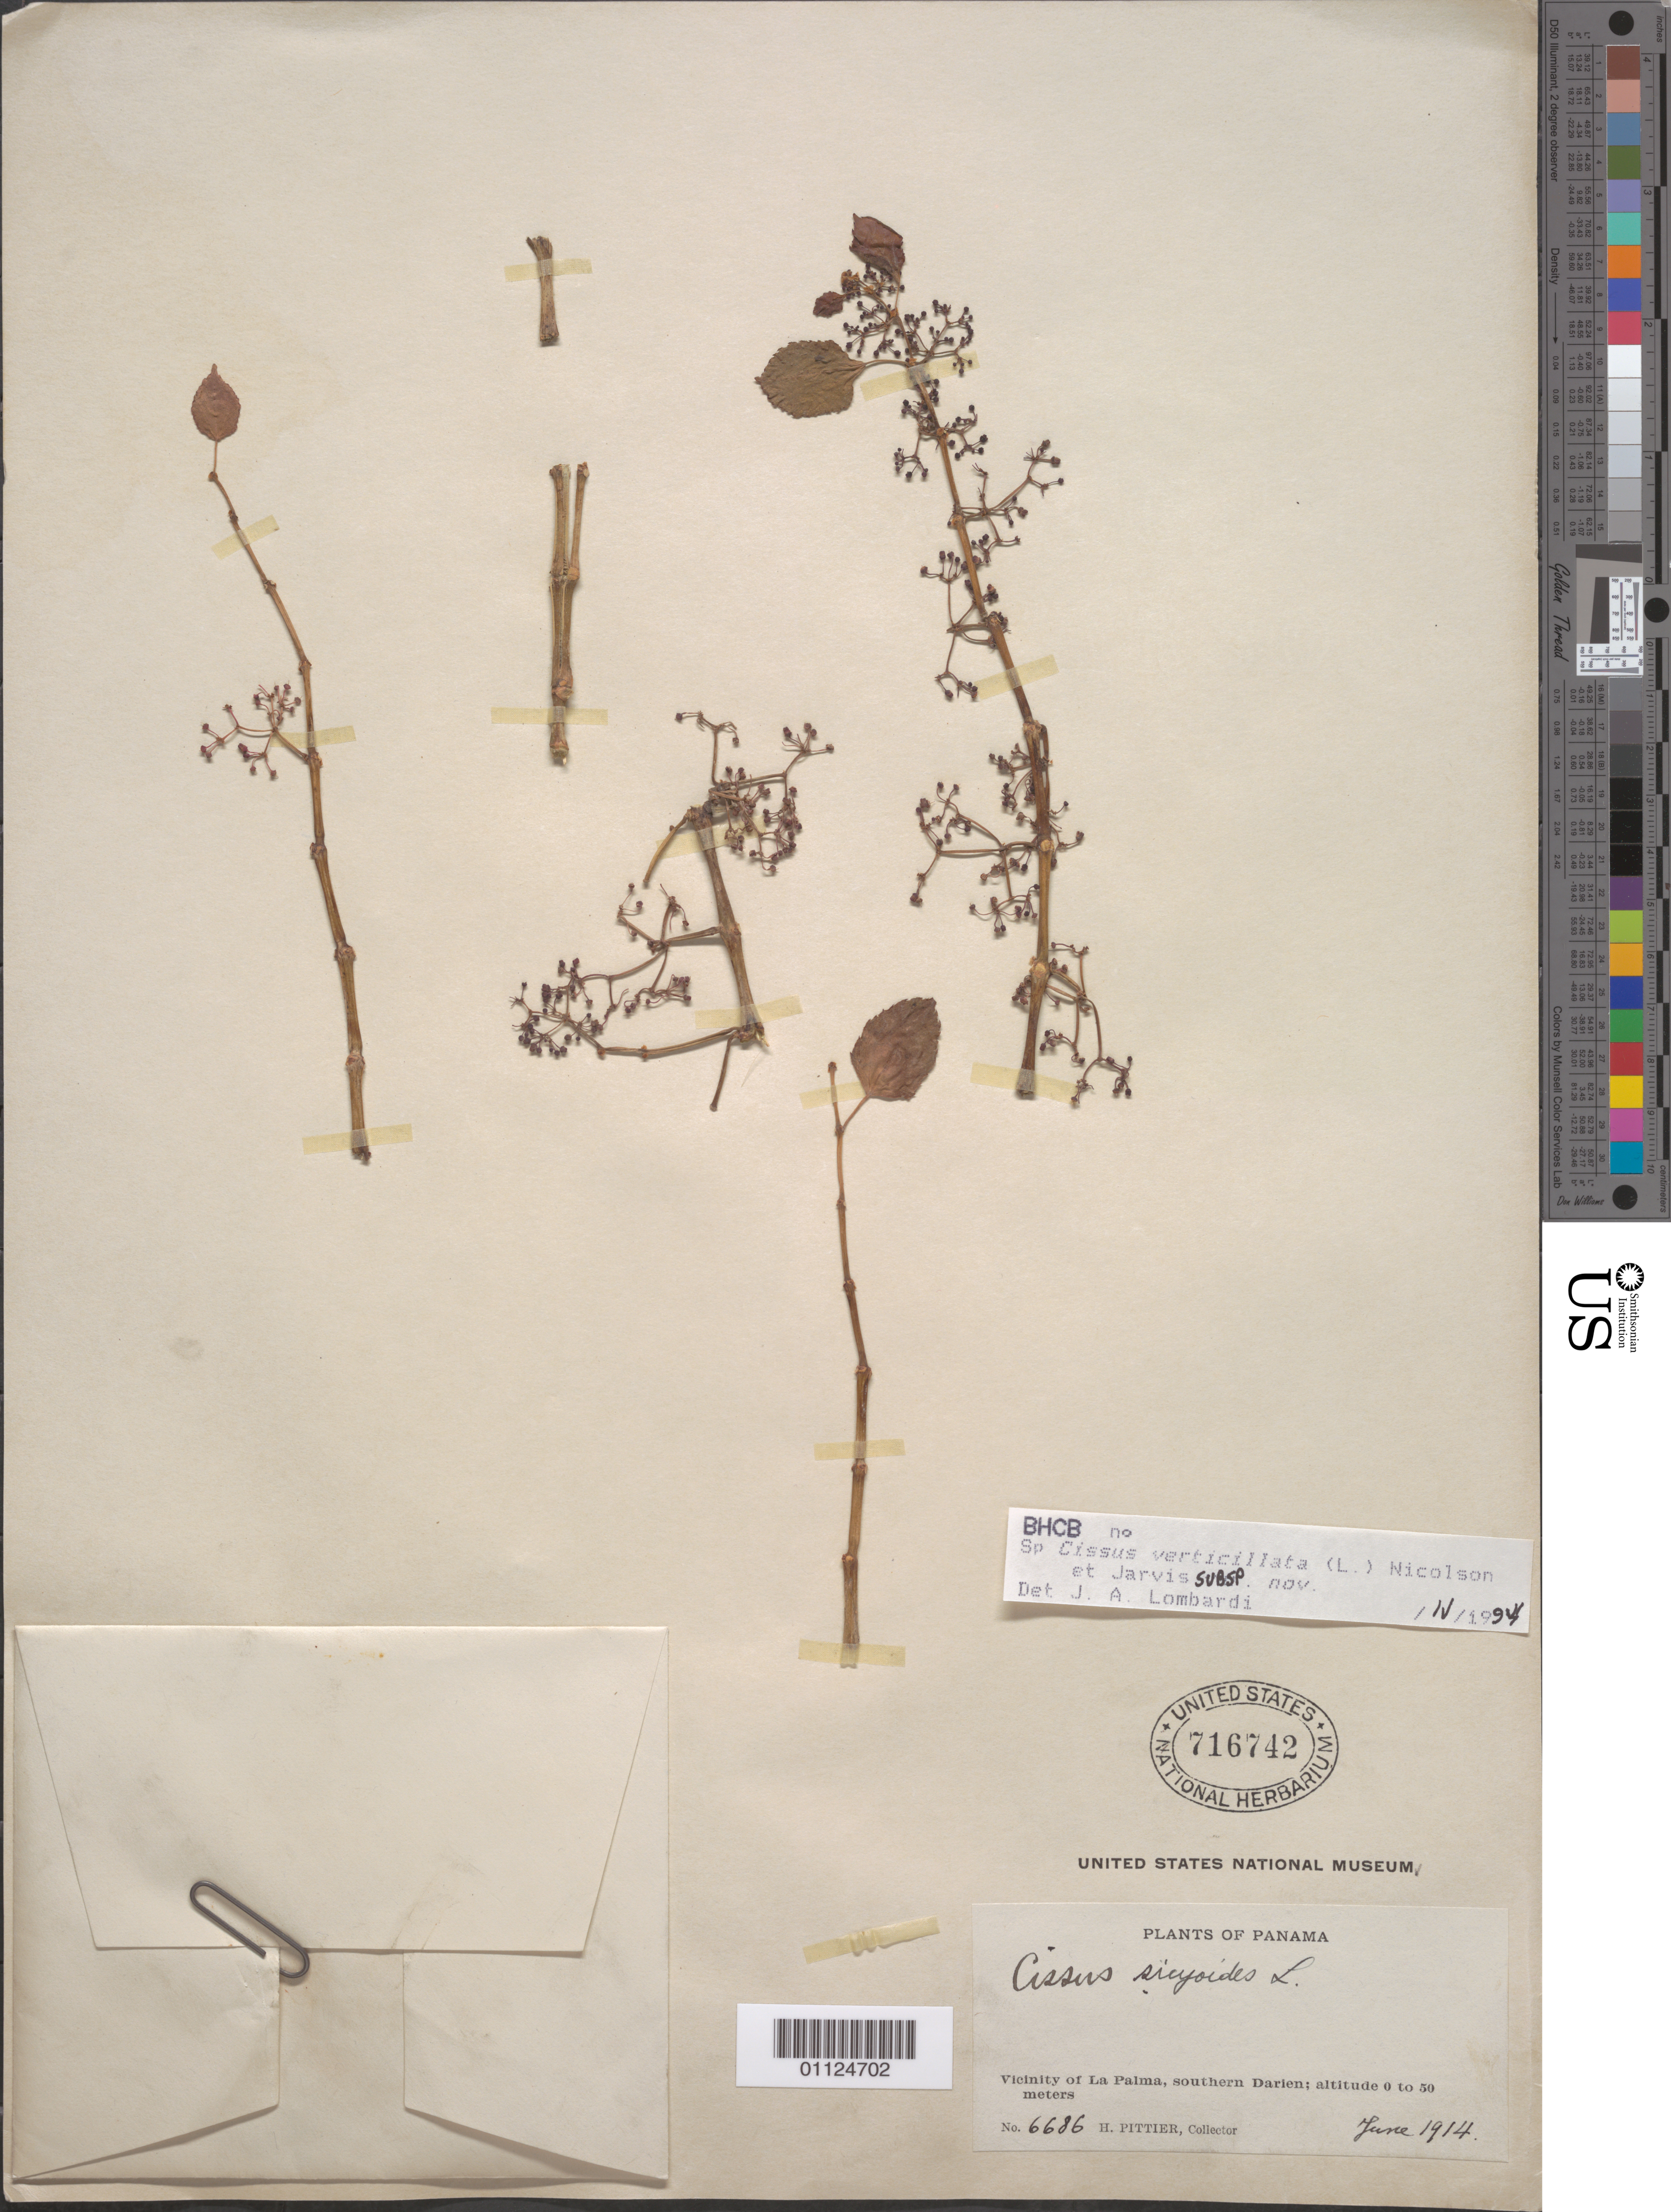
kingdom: Plantae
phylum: Tracheophyta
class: Magnoliopsida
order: Vitales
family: Vitaceae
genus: Cissus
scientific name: Cissus verticillata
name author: (L.) Nicolson & C.E. Jarvis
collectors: H. F. Pittier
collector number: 6686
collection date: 1914-06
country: Panama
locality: Vicinity of La Palma, S Darien.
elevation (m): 0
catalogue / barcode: US 716742